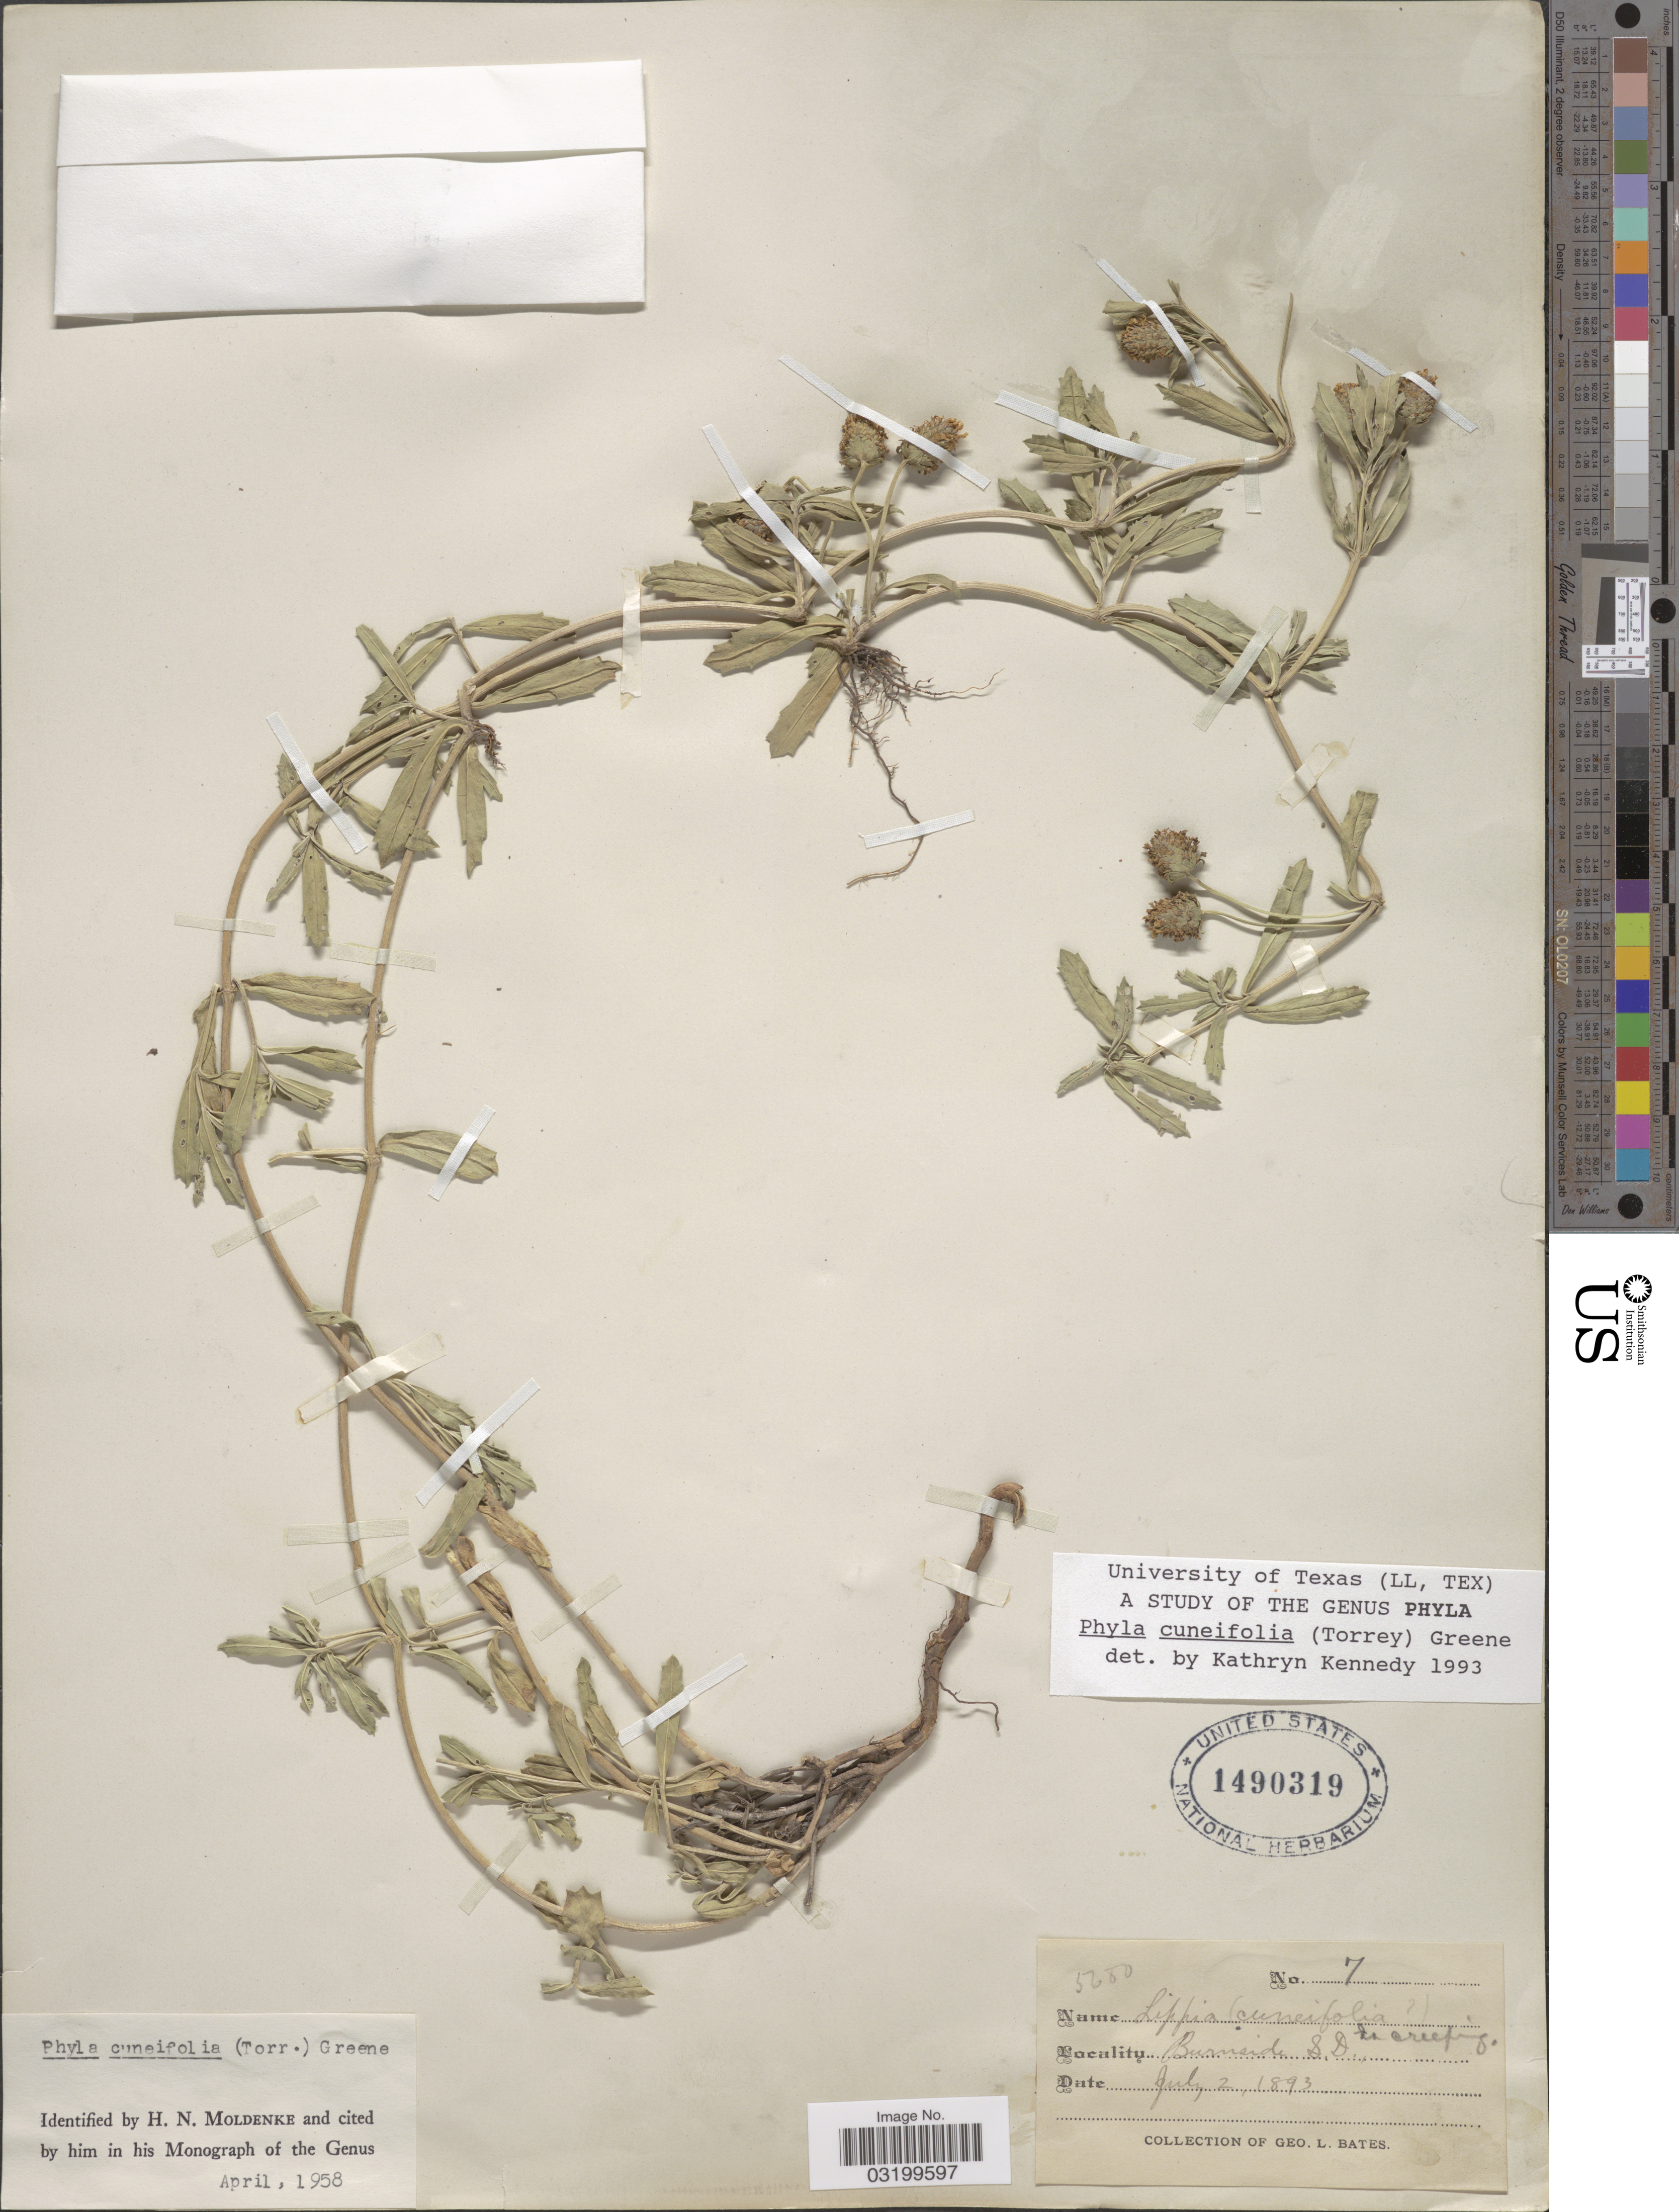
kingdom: Plantae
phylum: Tracheophyta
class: Magnoliopsida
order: Lamiales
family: Verbenaceae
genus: Phyla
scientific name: Phyla cuneifolia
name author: (Torr.) Greene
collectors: G. Bates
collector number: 7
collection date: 1893-07-02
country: United States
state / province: South Dakota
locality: Burnside.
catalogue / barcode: US 1490319